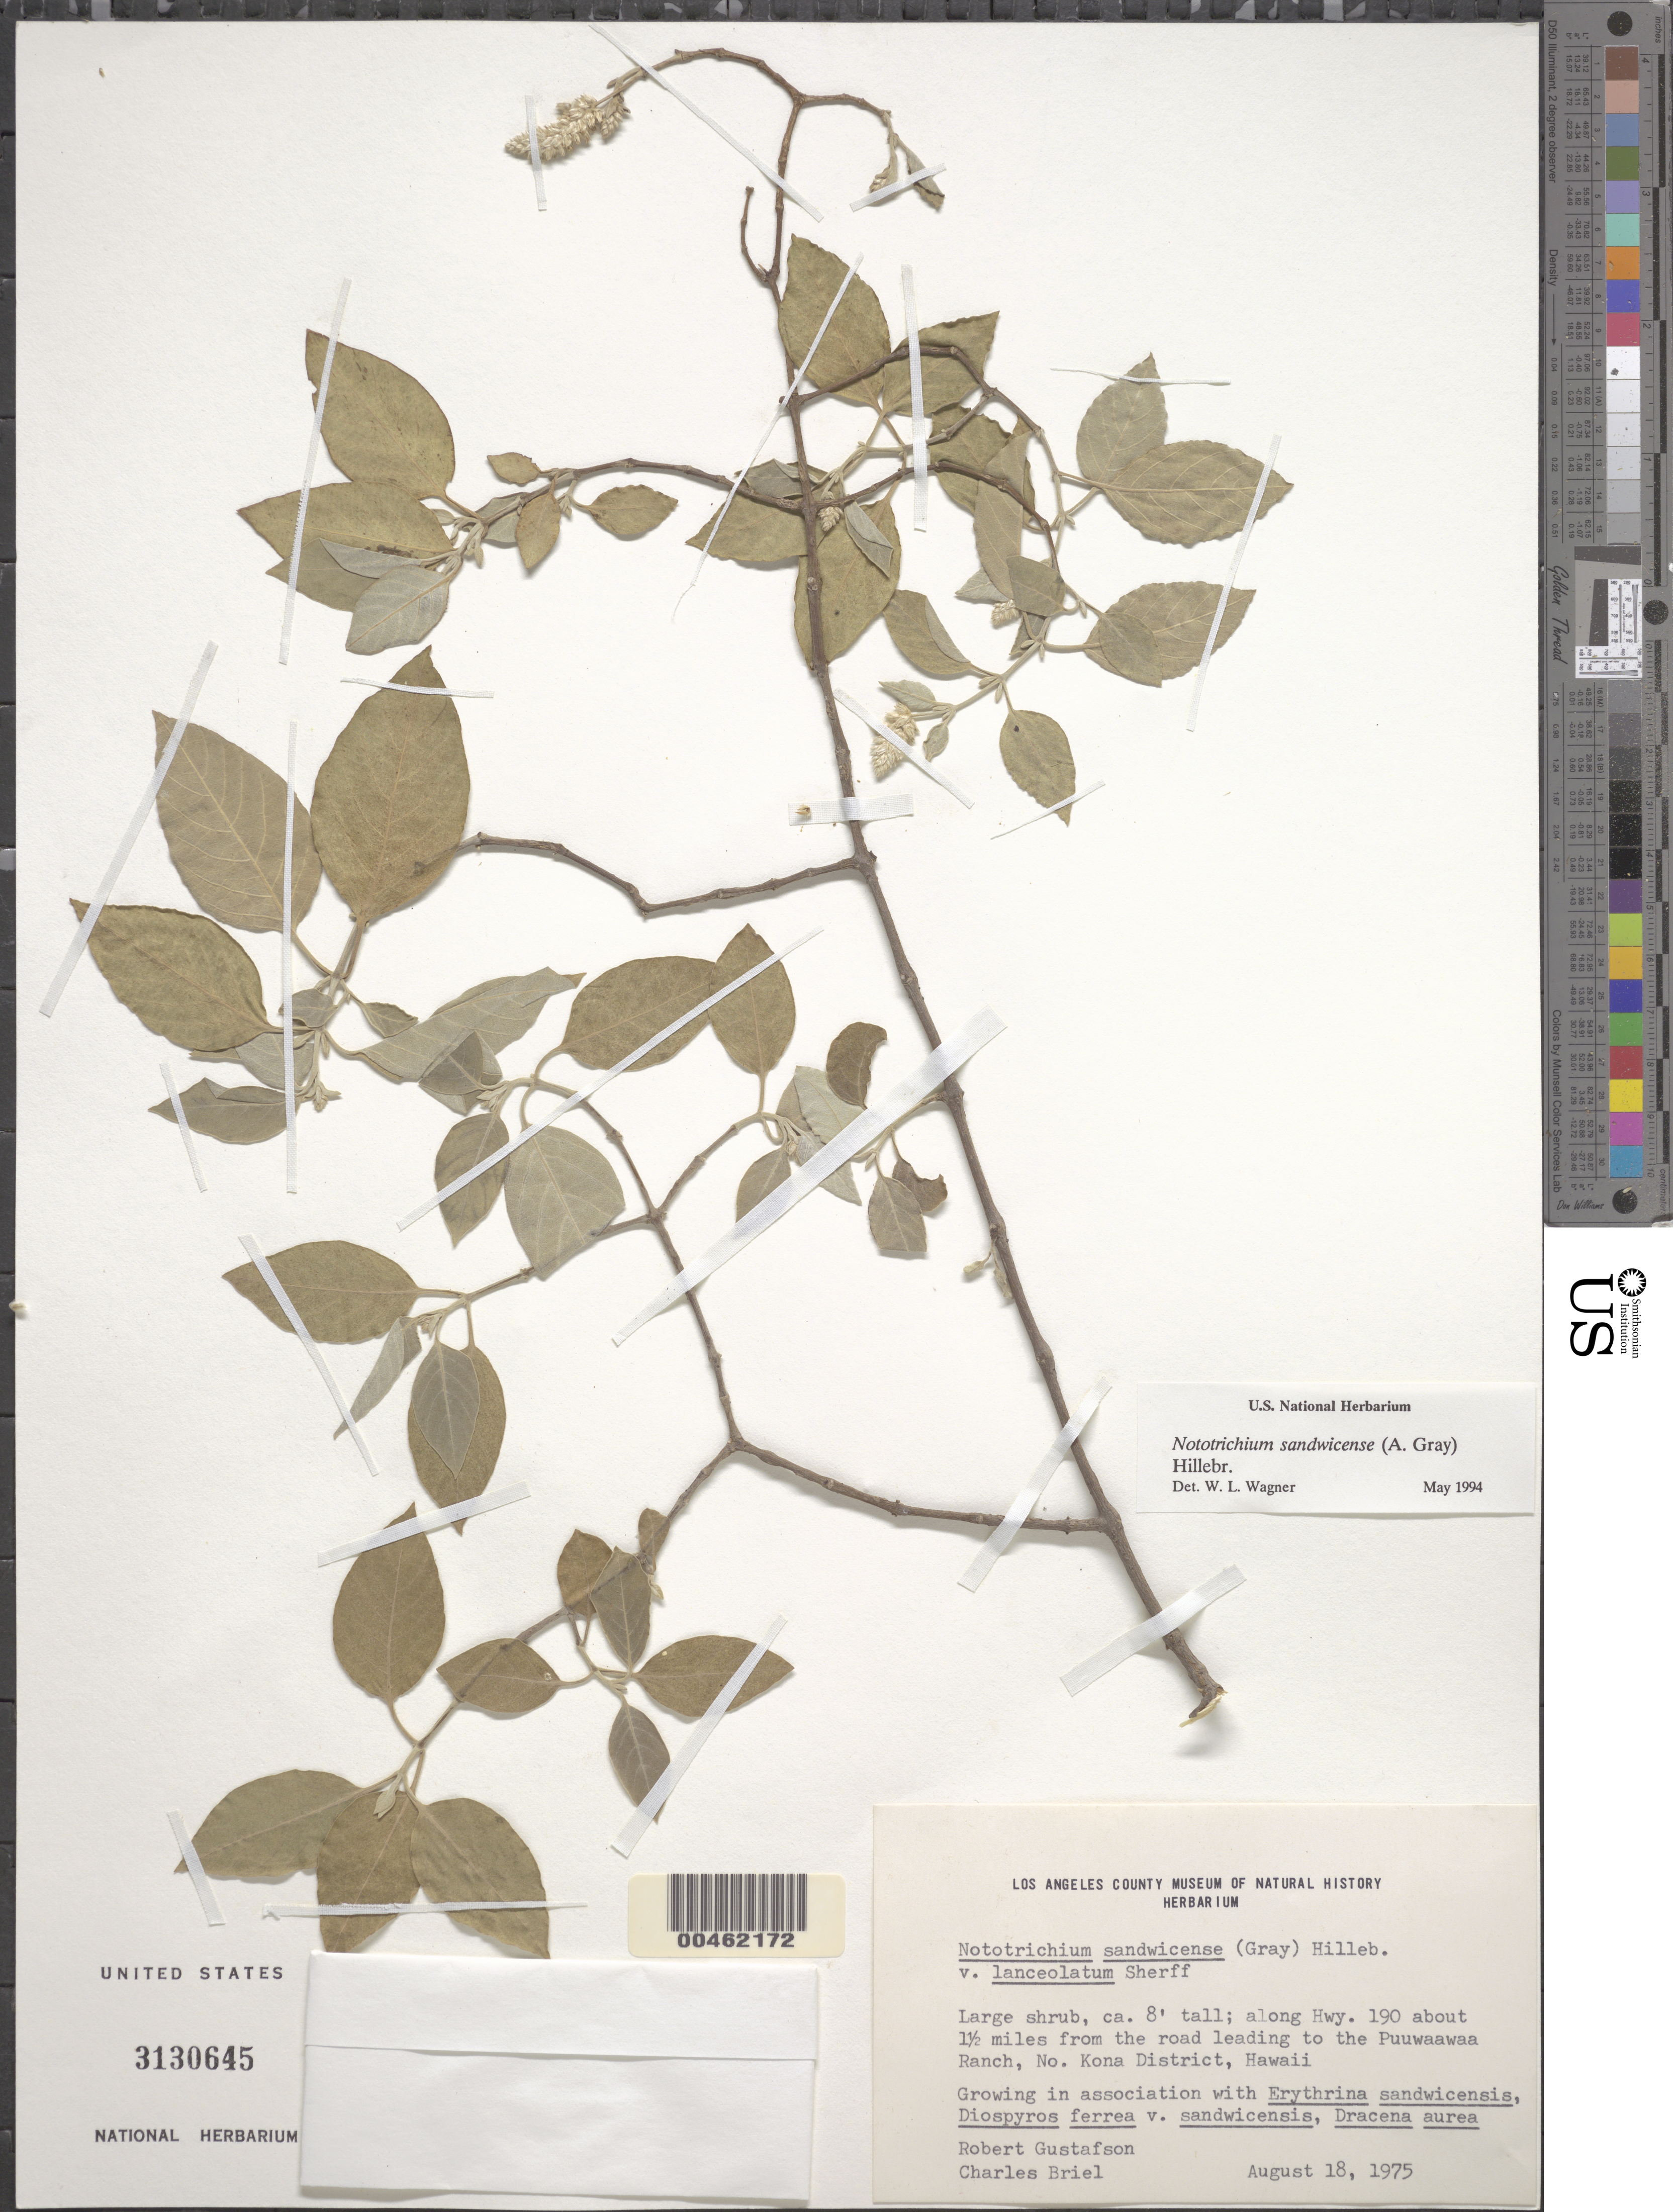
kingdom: Plantae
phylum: Tracheophyta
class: Magnoliopsida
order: Caryophyllales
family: Amaranthaceae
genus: Achyranthes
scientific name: Achyranthes sandwicensis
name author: (A. Gray) Di Vincenzo et al.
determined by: Wagner, W. L., (BOT), Smithsonian Institution - National Museum of Natural History (UNITED STATES)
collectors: R. Gustafson & C. Briel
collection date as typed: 18 Aug 1975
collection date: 1975-08-18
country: United States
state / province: Hawaii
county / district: Hawaii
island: Hawaii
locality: Along Hwy. 190 about 1.5 mi from the road leading to the Puuwaawaa Ranch, N Kona District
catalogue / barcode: US 3130645